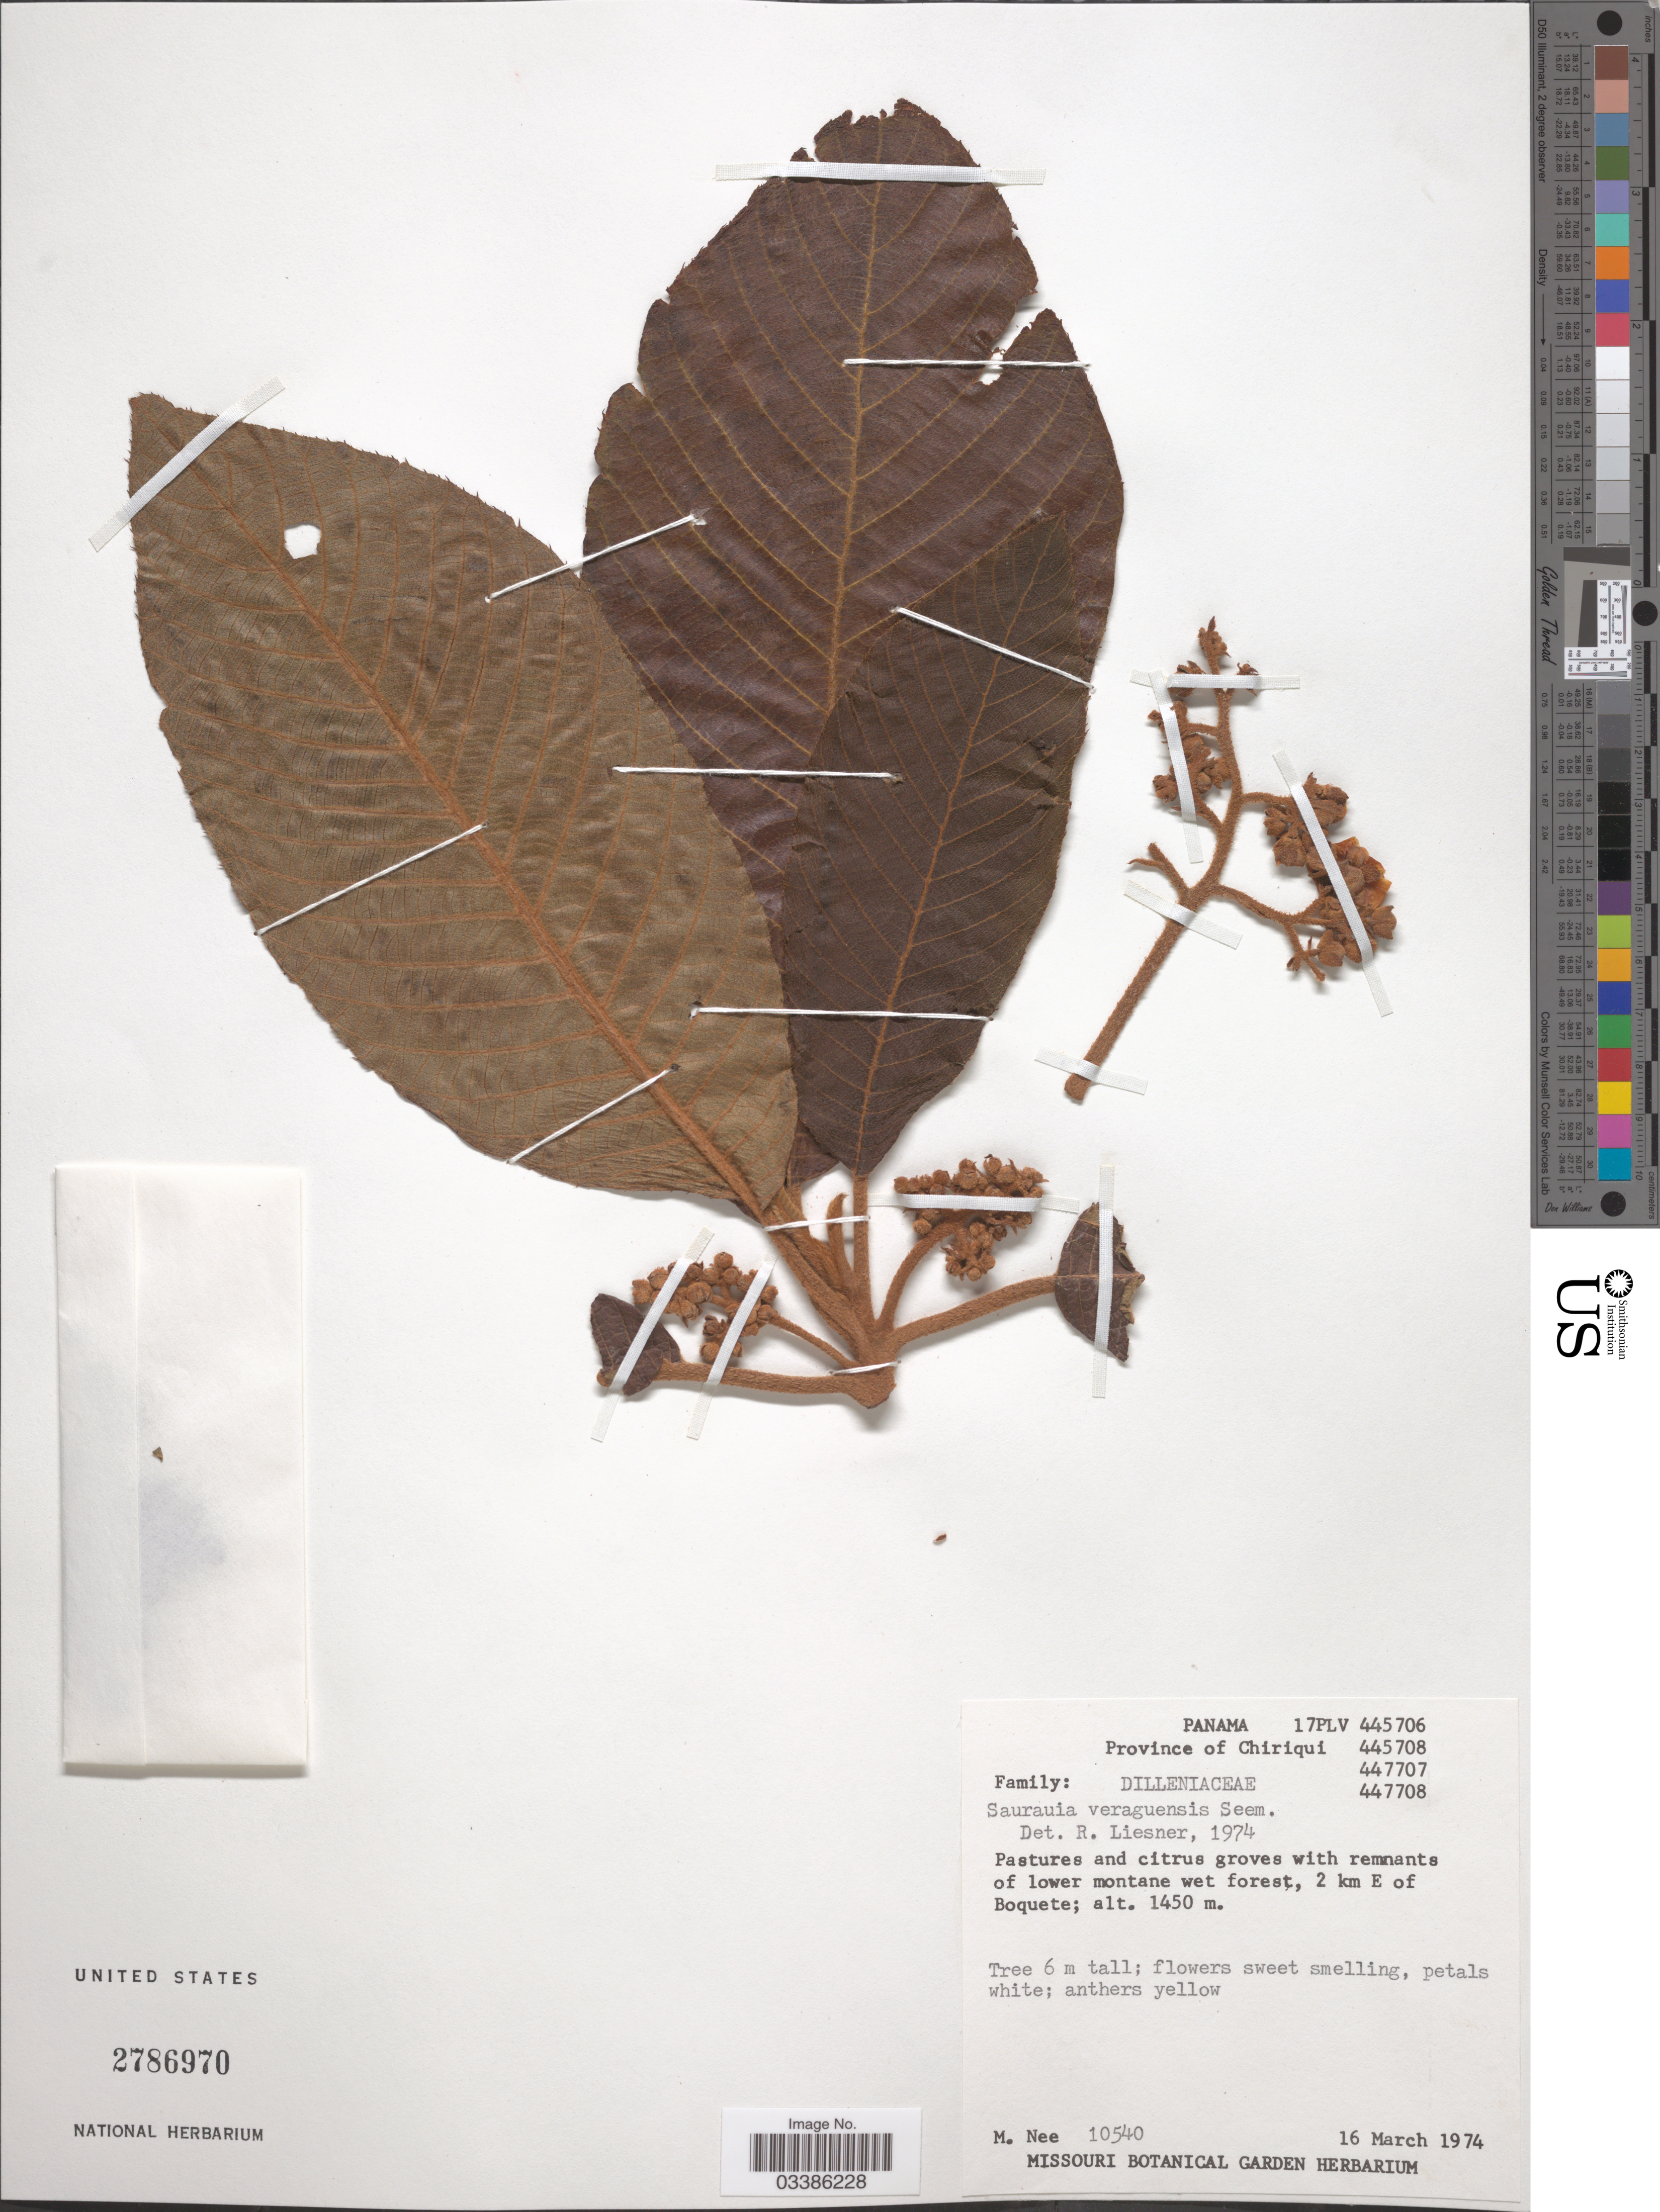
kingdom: Plantae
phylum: Tracheophyta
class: Magnoliopsida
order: Ericales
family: Actinidiaceae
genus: Saurauia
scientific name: Saurauia veraguasensis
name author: Seem.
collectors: M. Nee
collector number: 10540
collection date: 1974-03-16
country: Panama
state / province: Chiriqui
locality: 2 km E of Boquete.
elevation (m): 1450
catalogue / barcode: US 2786970